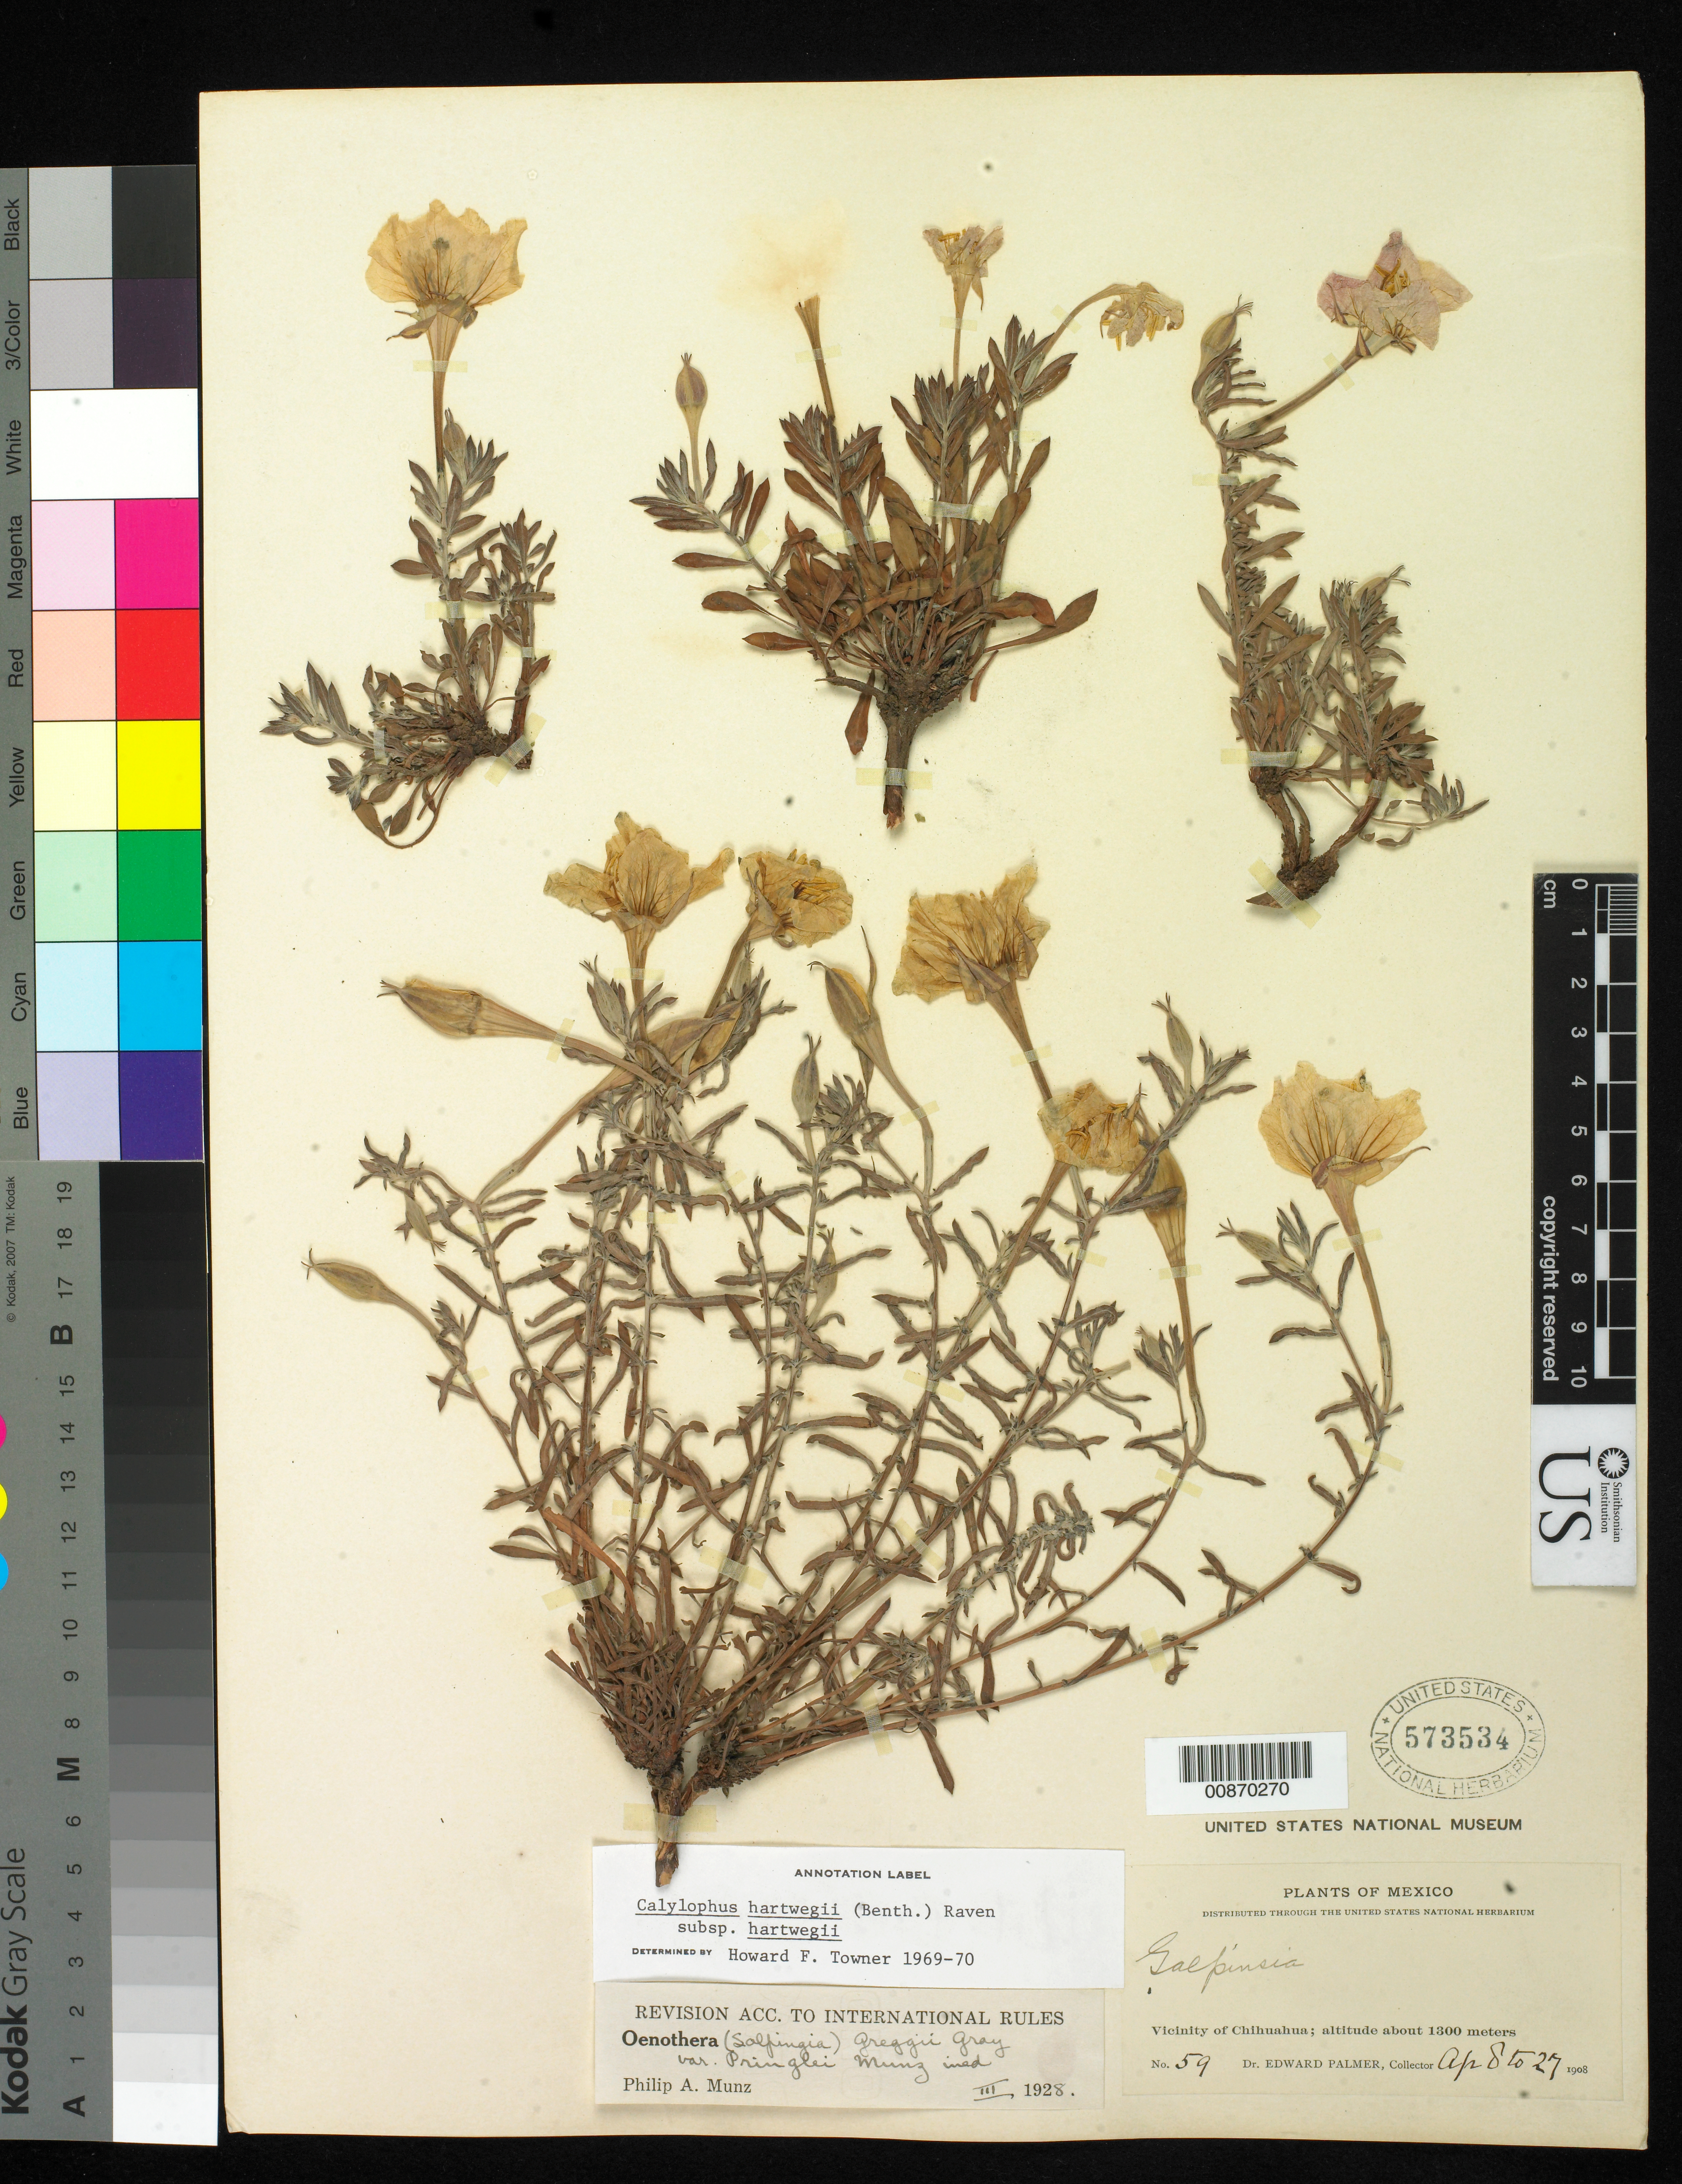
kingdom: Plantae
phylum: Tracheophyta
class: Magnoliopsida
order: Myrtales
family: Onagraceae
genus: Oenothera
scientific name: Oenothera hartwegii subsp. hartwegii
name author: Benth.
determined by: Wagner, W. L., (BOT), Smithsonian Institution - National Museum of Natural History (UNITED STATES)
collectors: E. Palmer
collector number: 59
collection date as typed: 08 Apr 1908 to 27 Apr 1908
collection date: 1908-04-08/1908-04-27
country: Mexico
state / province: Chihuahua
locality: Vicinity of Chihuahua.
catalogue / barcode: US 573534